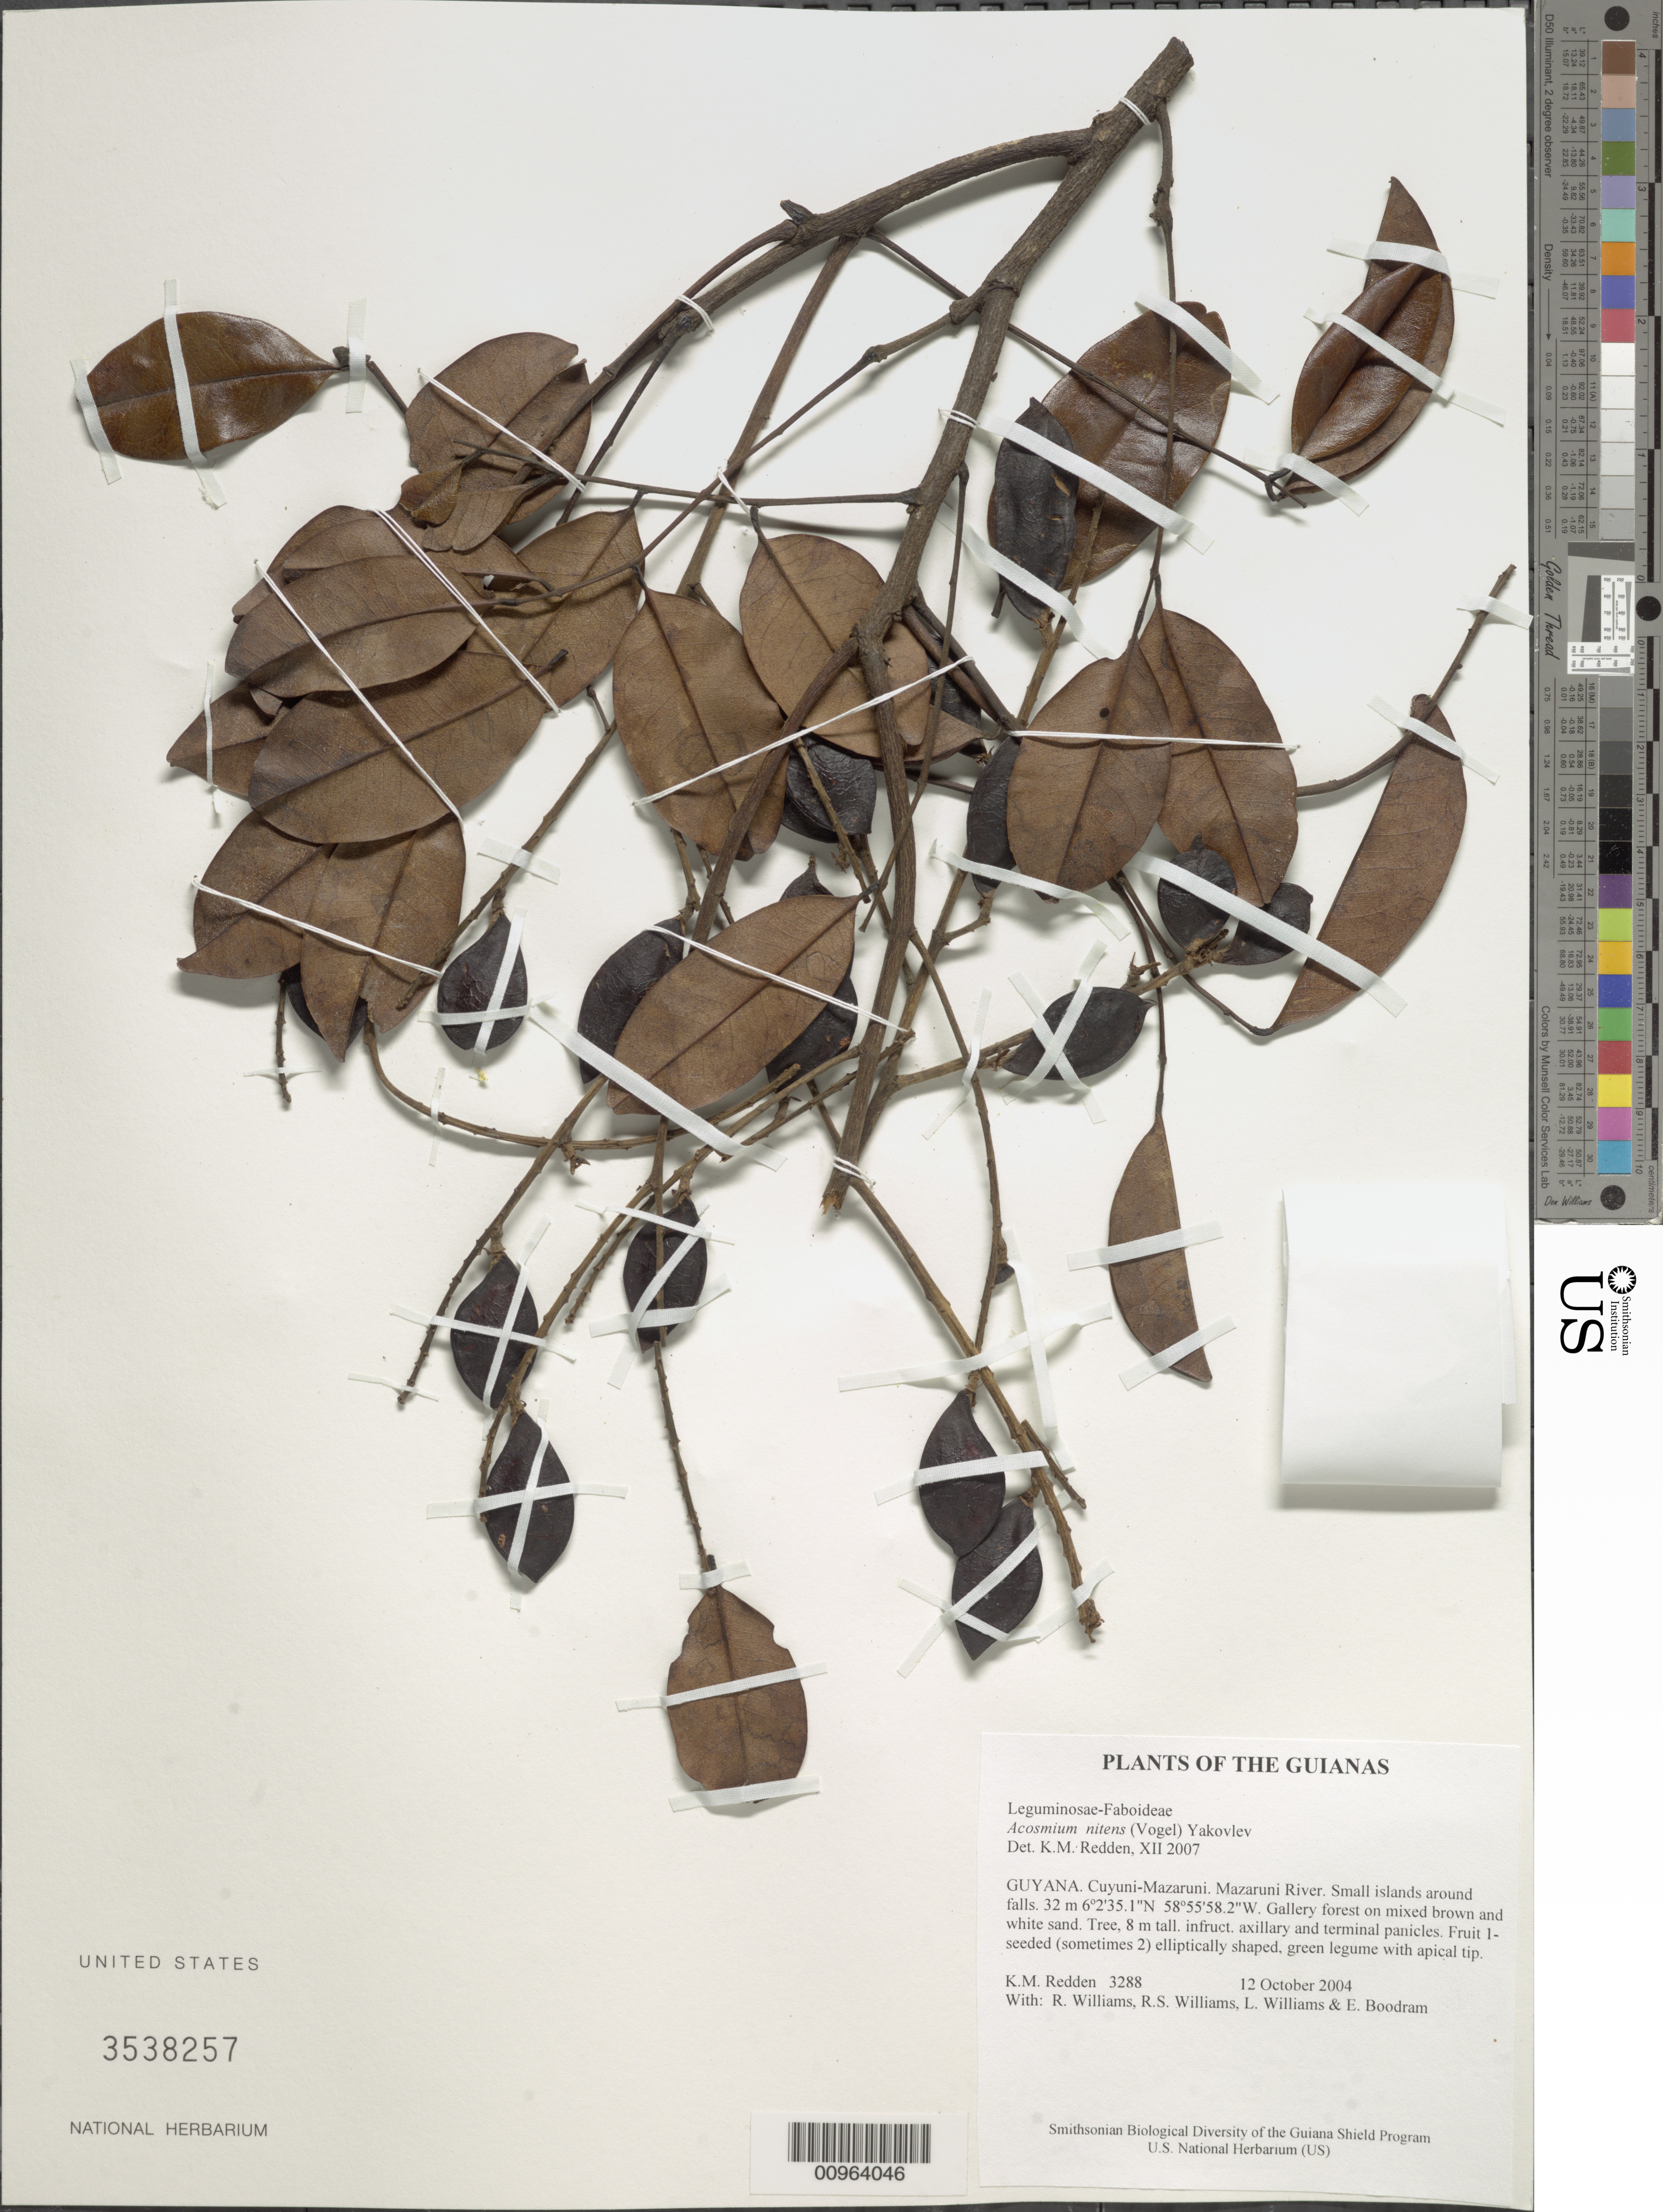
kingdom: Plantae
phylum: Tracheophyta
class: Magnoliopsida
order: Fabales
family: Fabaceae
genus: Acosmium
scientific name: Acosmium nitens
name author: (Vogel) Yakovlev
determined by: Rico Arce, María de Lourdes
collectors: K. M. Redden, R. Williams, R. S. Williams, L. Williams & E. Boodram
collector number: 3288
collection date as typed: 12 October 2004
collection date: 2004-10-12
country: Guyana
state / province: Cuyuni-Mazaruni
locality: Mazaruni River. Small islands around falls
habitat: Gallery forest on mixed brown and white sand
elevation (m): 32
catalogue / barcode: US 3538257